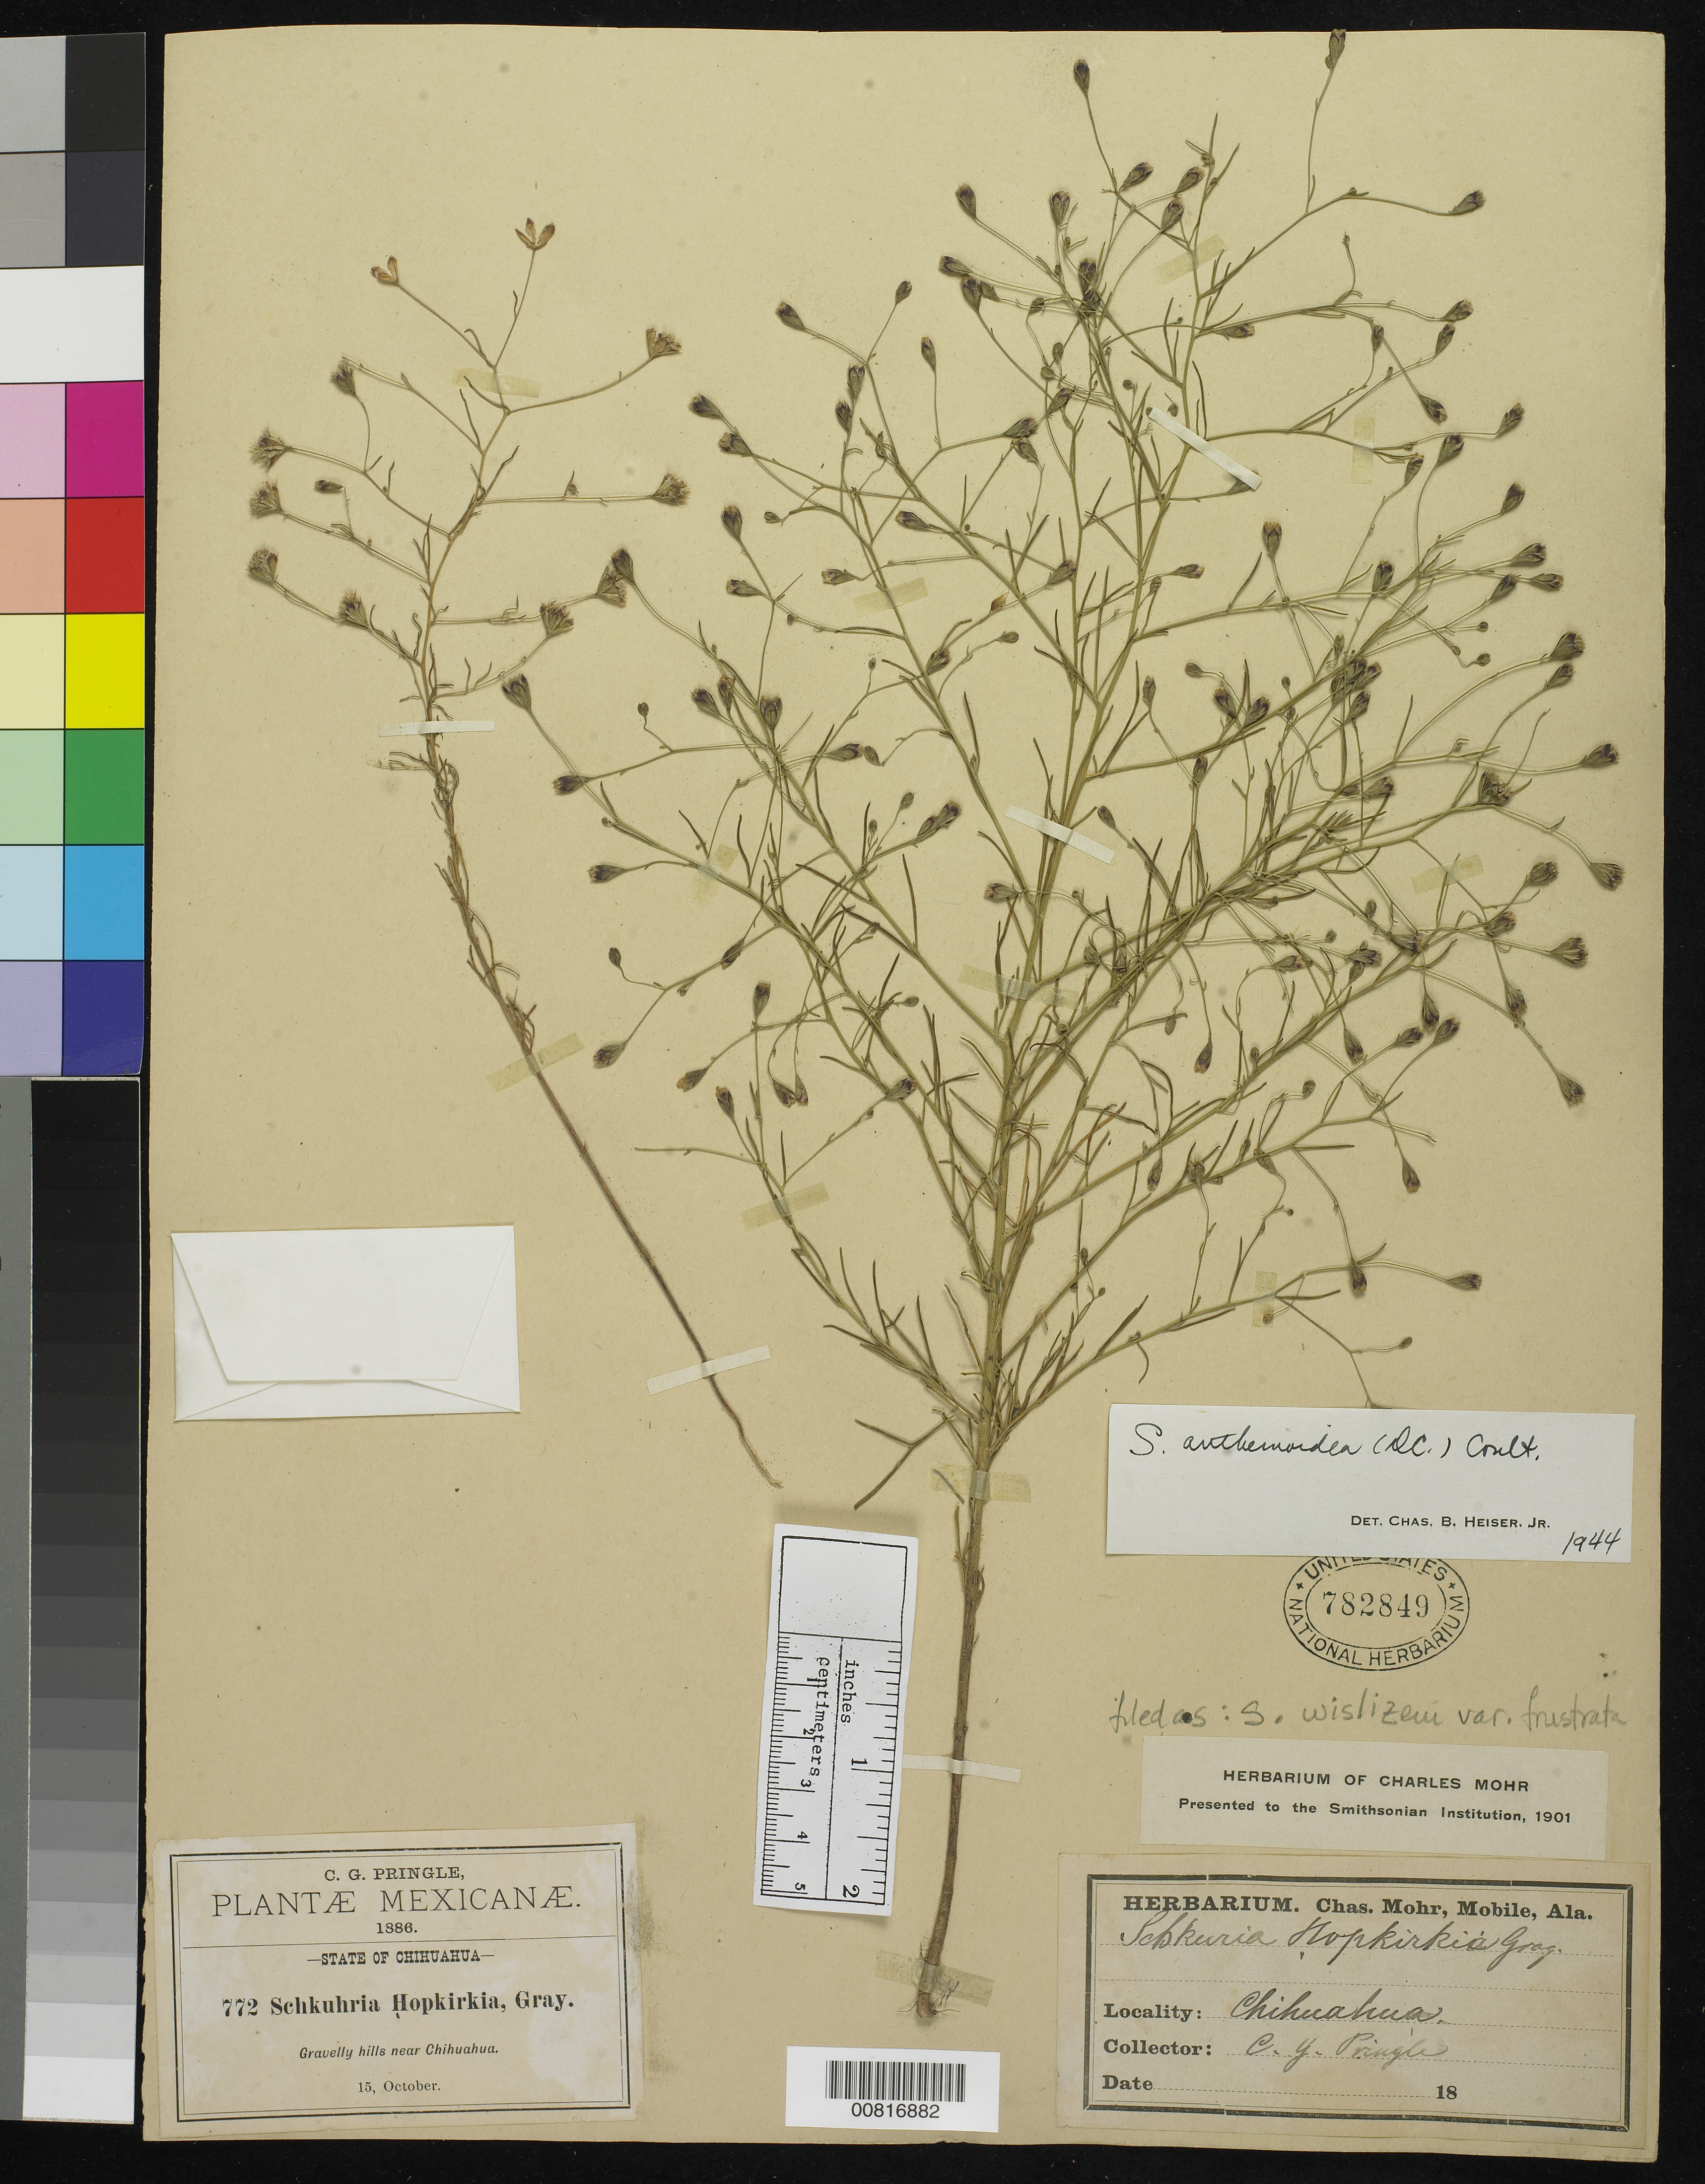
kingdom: Plantae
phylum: Tracheophyta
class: Magnoliopsida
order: Asterales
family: Asteraceae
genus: Schkuhria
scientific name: Schkuhria wislizeni var. frustrata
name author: S.F. Blake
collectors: C. G. Pringle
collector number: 772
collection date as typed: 15 Oct 1886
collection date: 1886-10-15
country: Mexico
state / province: Chihuahua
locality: Gravelly hills near Chihuahua.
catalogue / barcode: US 782849